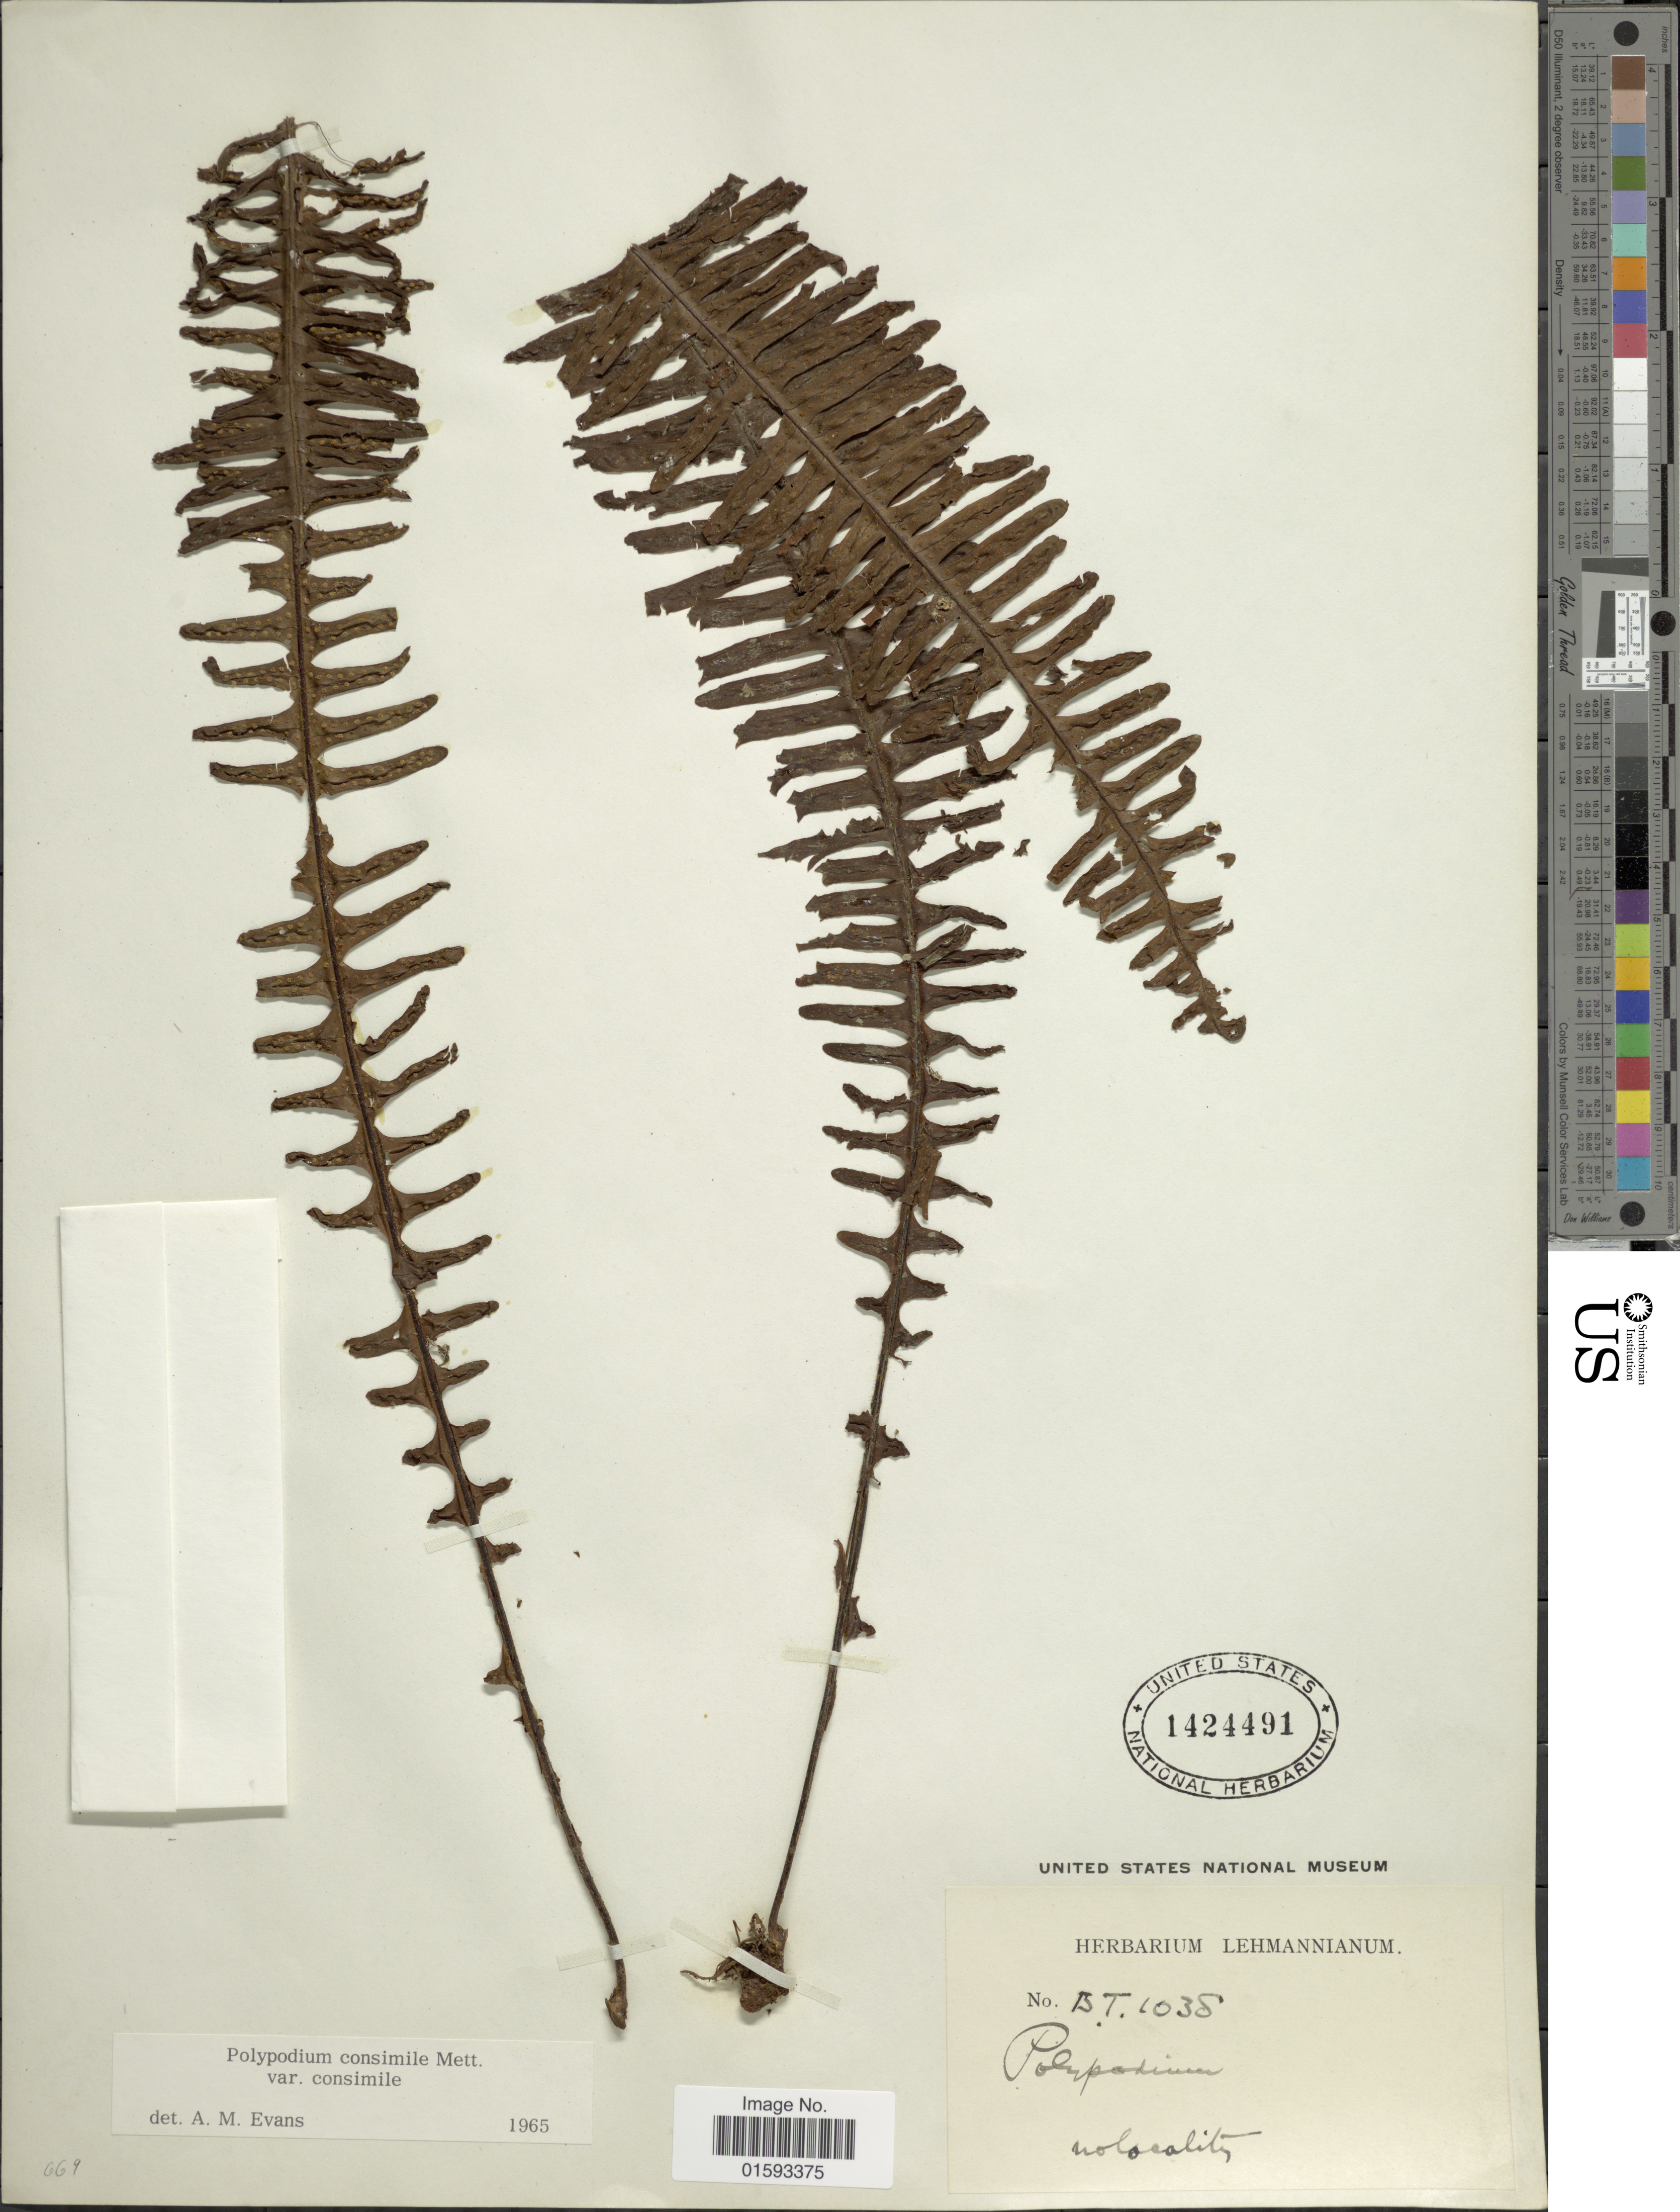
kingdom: Plantae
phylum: Tracheophyta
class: Polypodiopsida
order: Polypodiales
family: Polypodiaceae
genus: Pecluma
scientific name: Pecluma consimilis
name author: (Mett.) M.G. Price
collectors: ex herb. Lehmannianum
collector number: BT1038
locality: Nolosalitz [interpreted][unsure placement]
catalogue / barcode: US 1424491